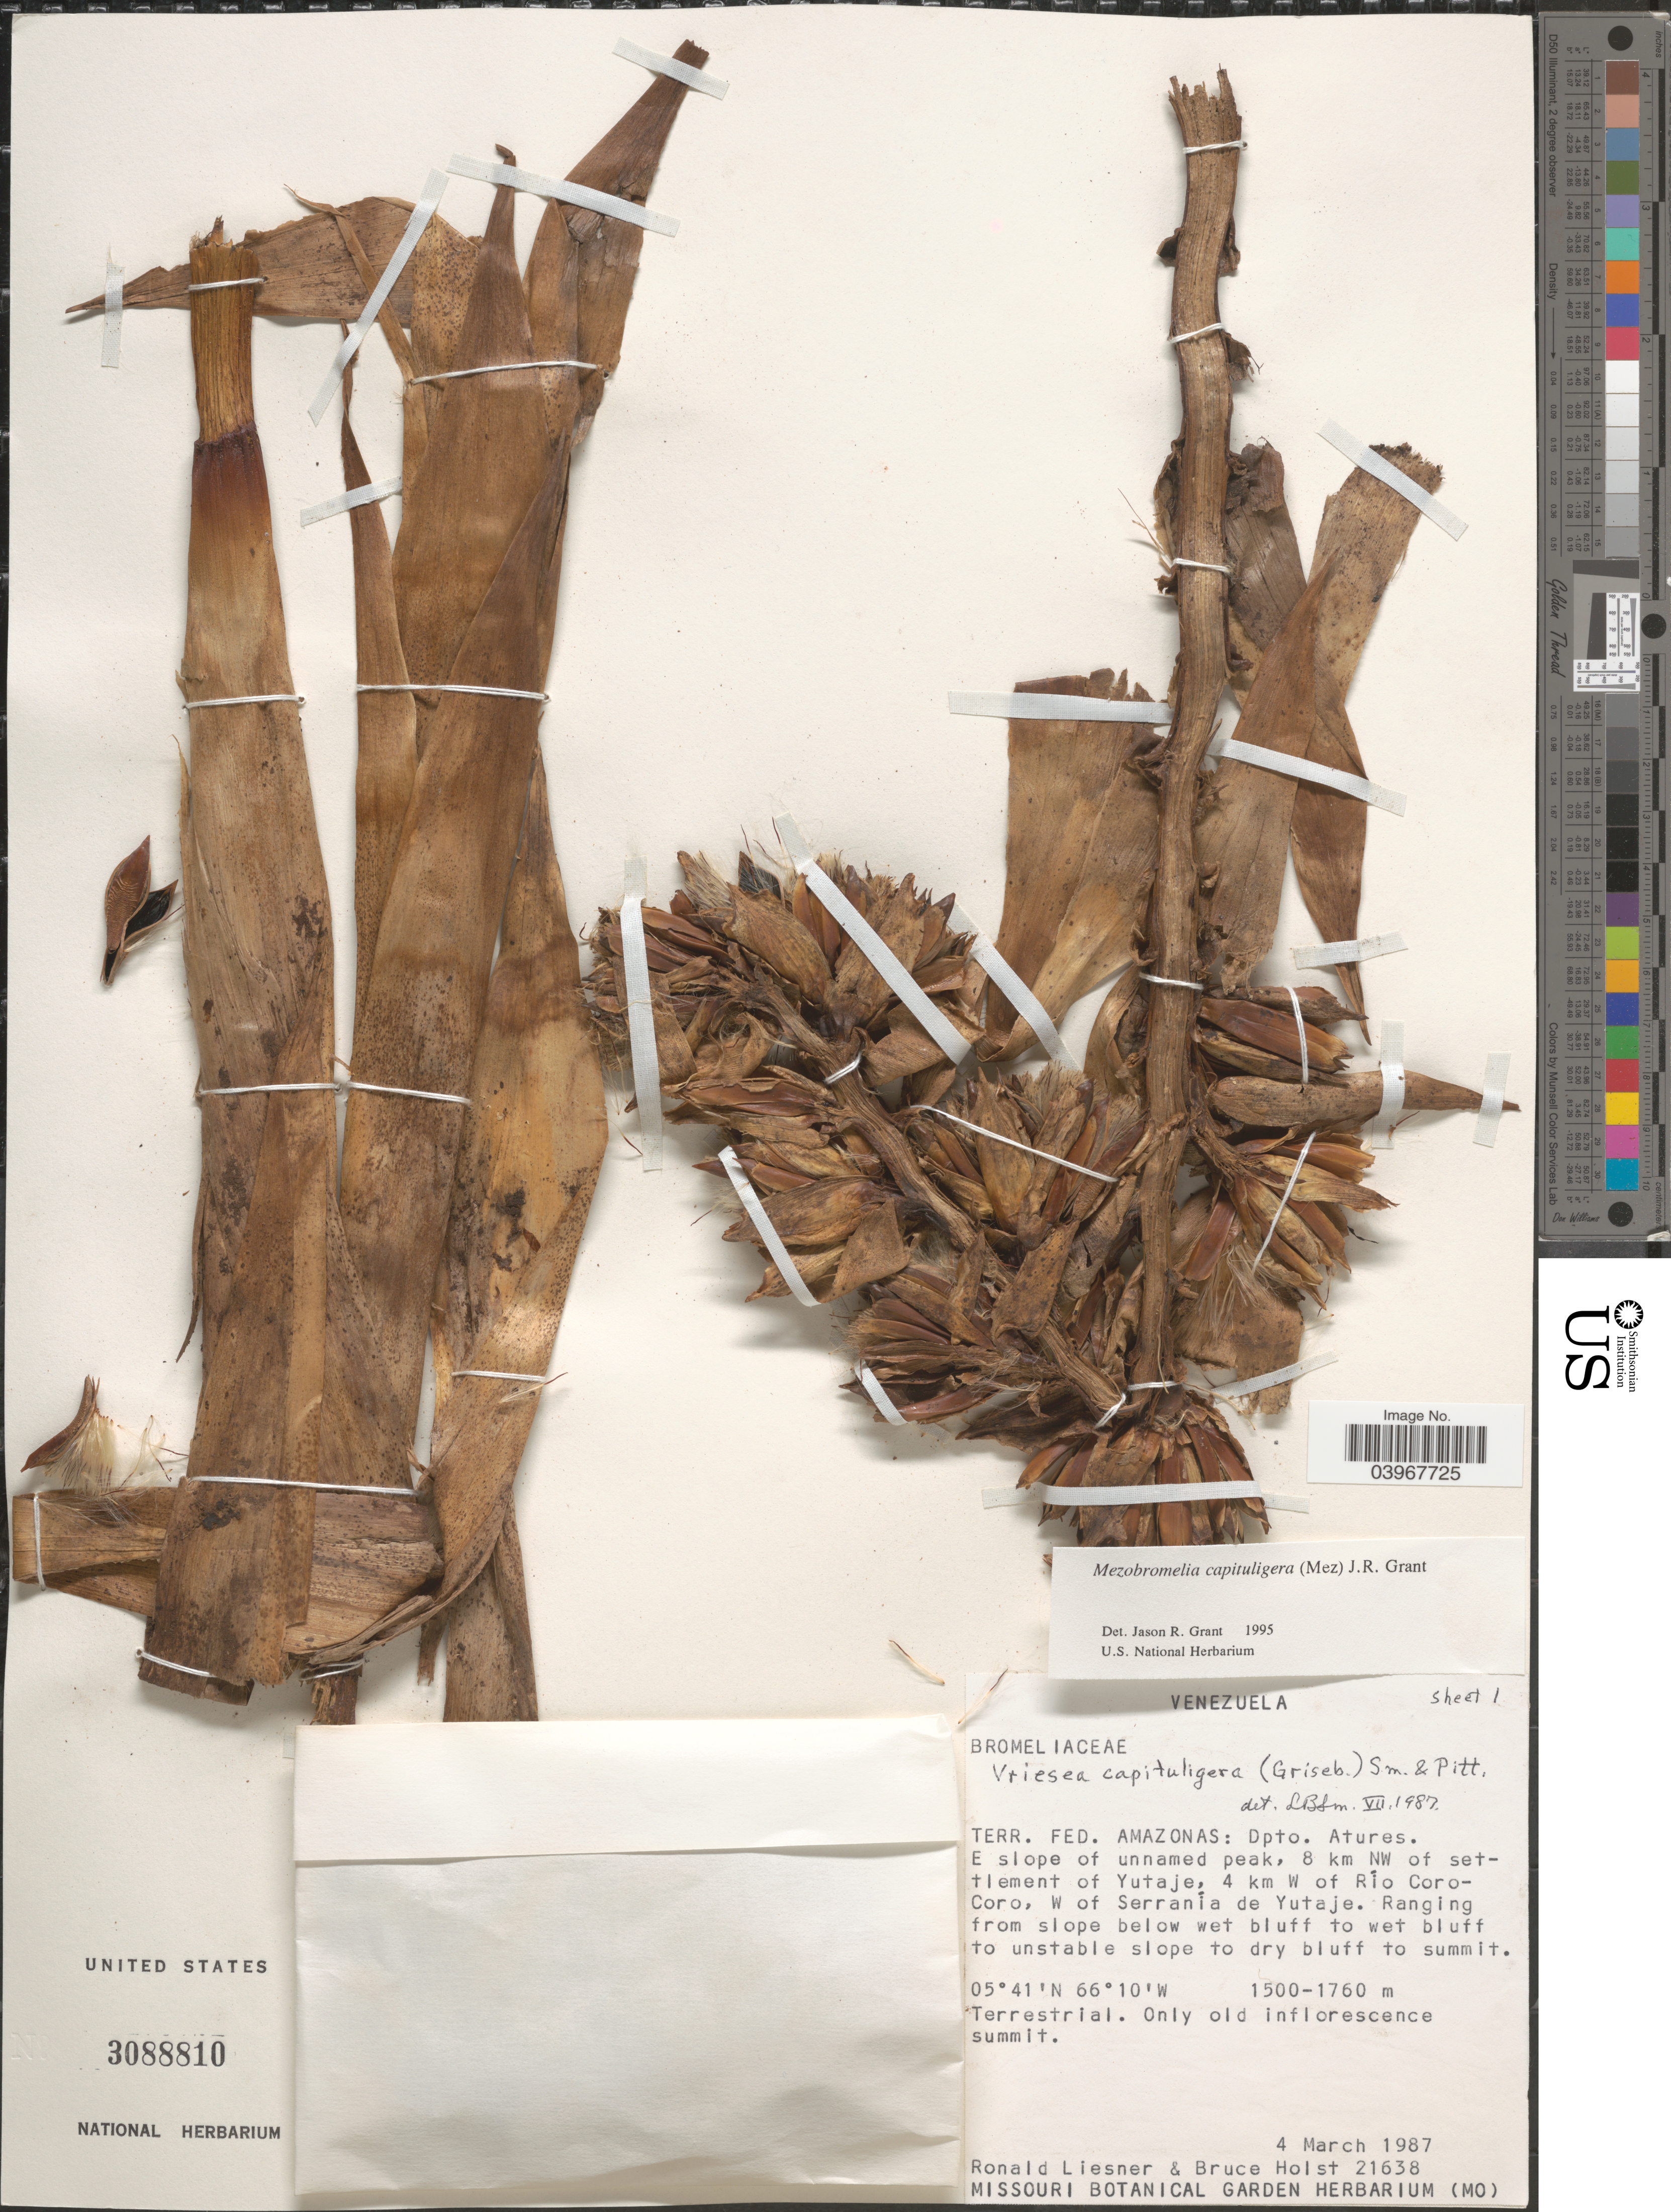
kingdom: Plantae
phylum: Tracheophyta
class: Liliopsida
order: Poales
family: Bromeliaceae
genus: Mezobromelia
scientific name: Mezobromelia capituligera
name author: (Griseb.) J.R. Grant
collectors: R. L. Liesner & B. Holst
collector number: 21638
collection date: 1987-03-04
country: Venezuela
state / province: Amazonas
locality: Terr. Fed. Amazonas: Dpto. Atures. E slope of unnamed peak, 8 km NW of settlement of Yutaje, 4 km W of Río Coro-Coro, W of Serranía de Yutaje.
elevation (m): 1500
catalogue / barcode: US 3088810